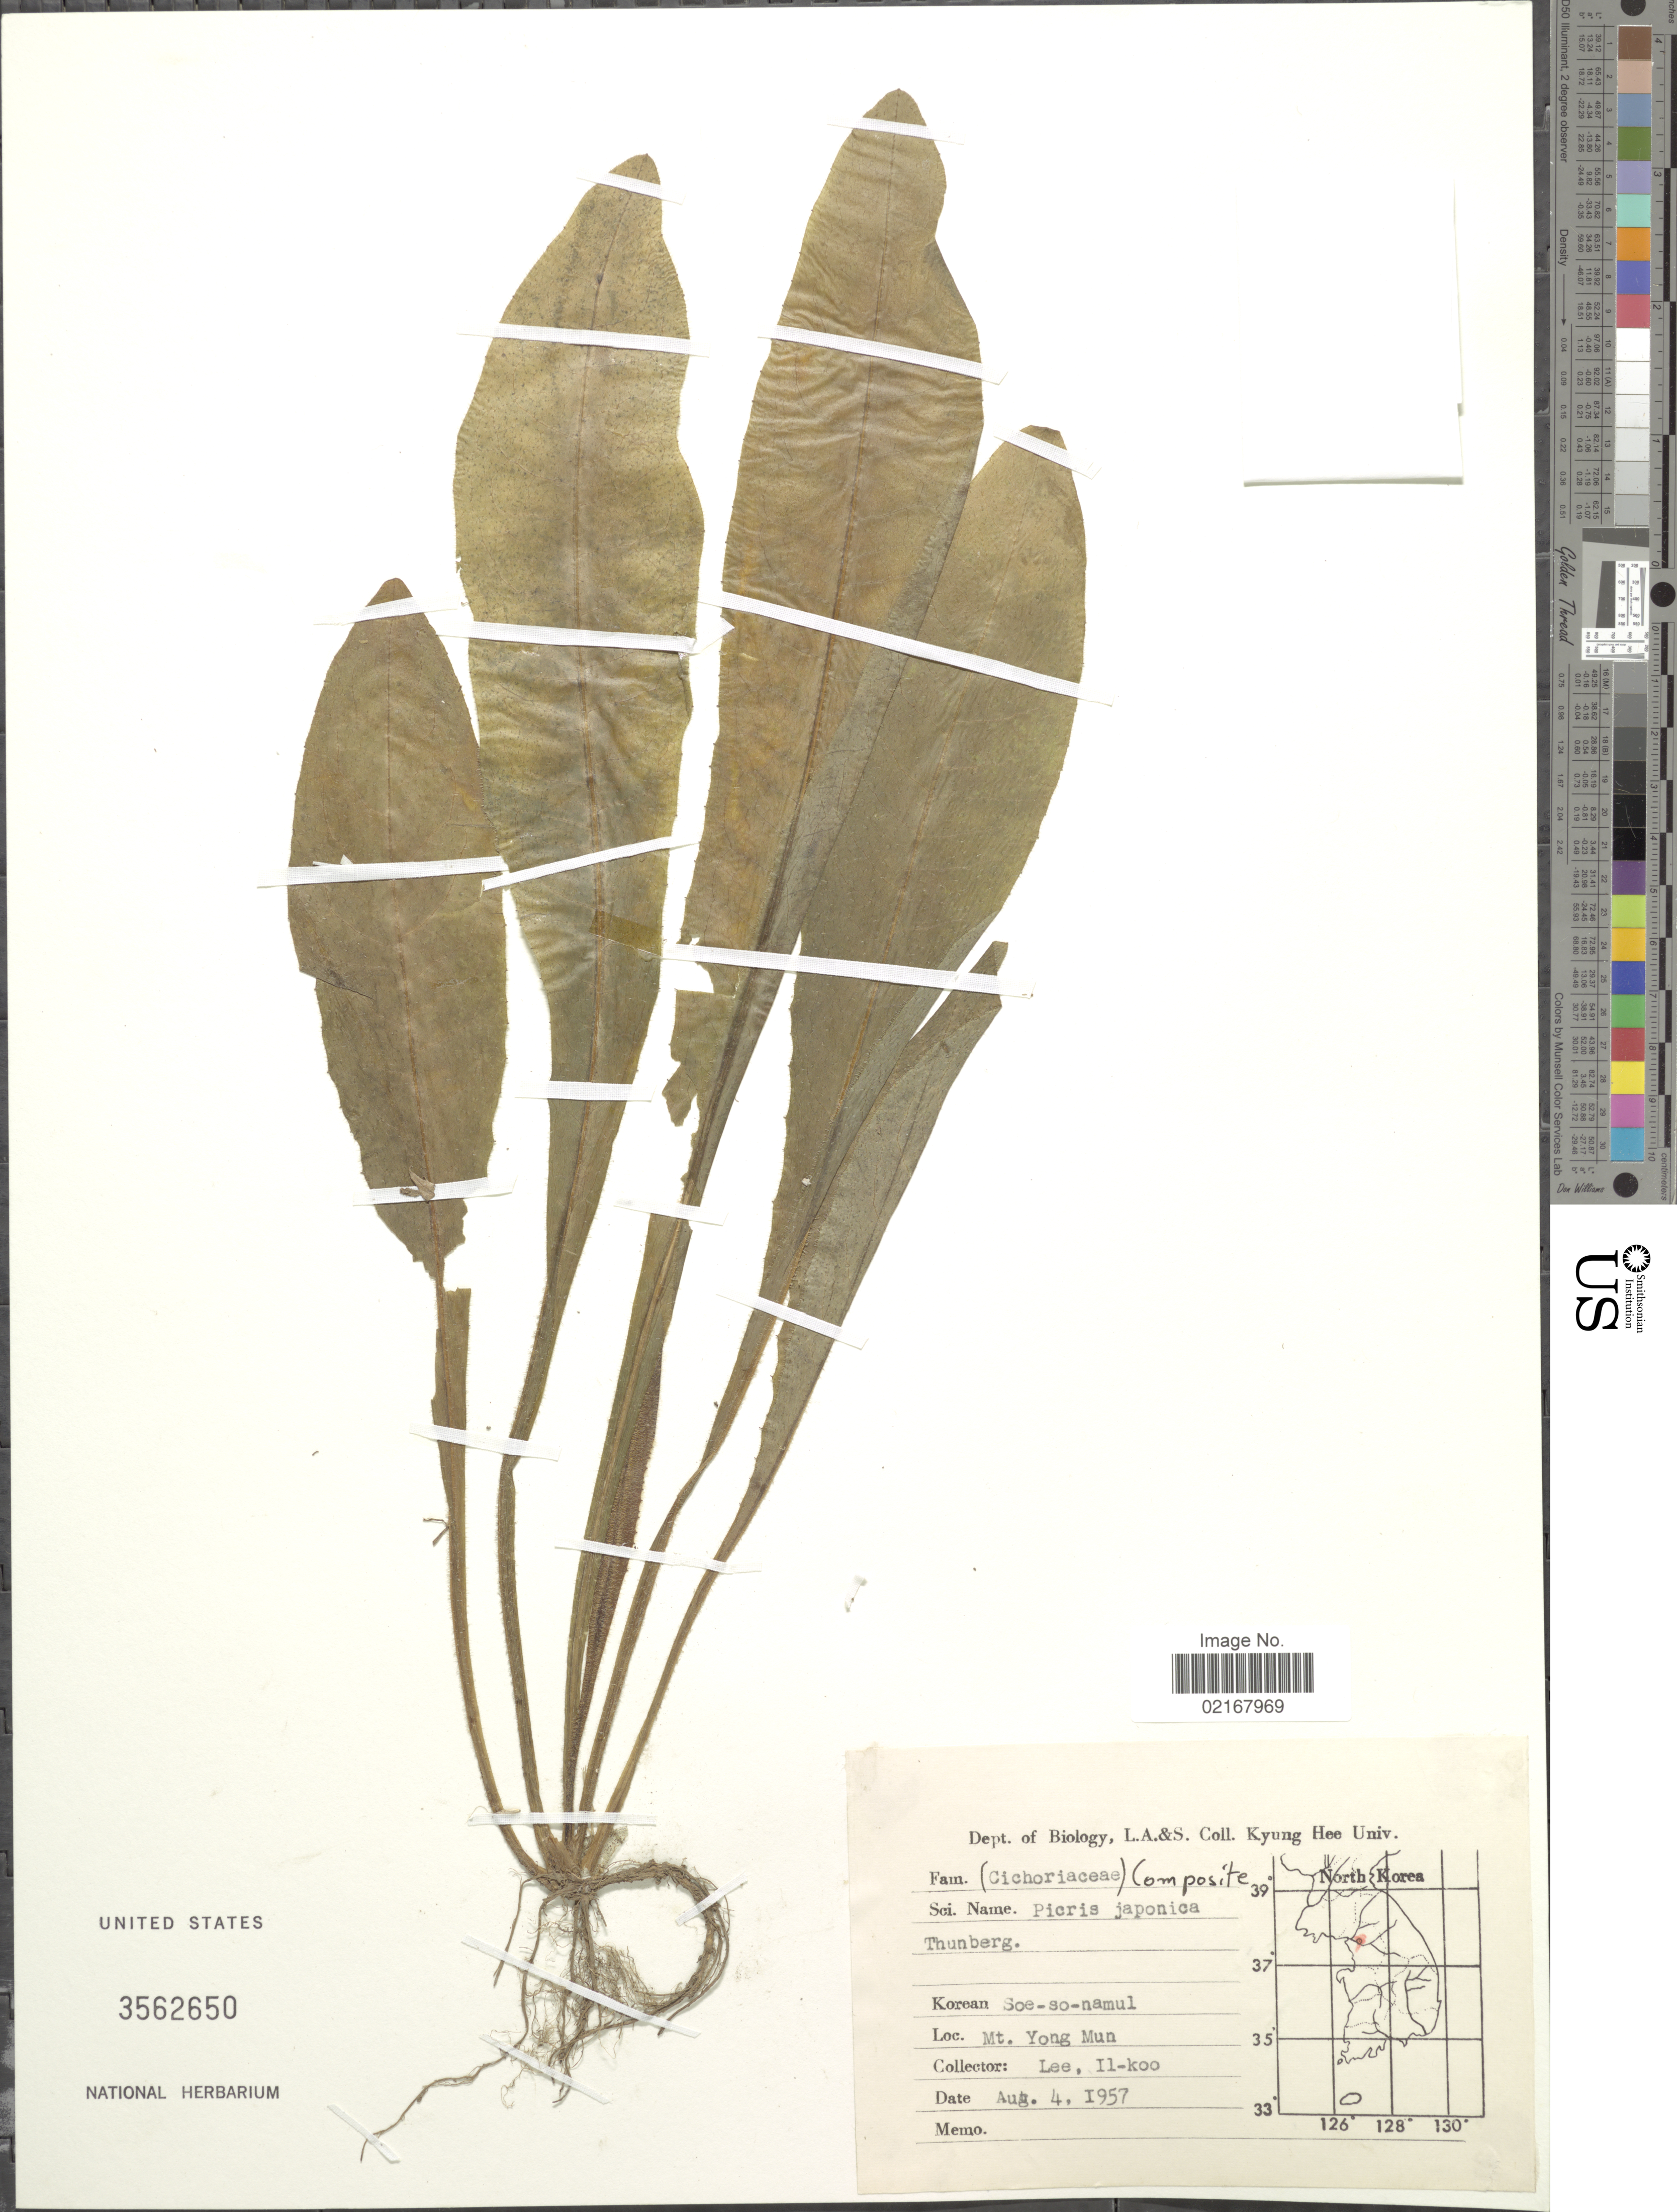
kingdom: Plantae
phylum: Tracheophyta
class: Magnoliopsida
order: Asterales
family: Asteraceae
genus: Picris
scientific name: Picris hieracioides subsp. japonica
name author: (Thurb.) Krylov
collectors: Il-Ko Lee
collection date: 1957-08-04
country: South Korea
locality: Mt. Yong Mun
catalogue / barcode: US 3562650